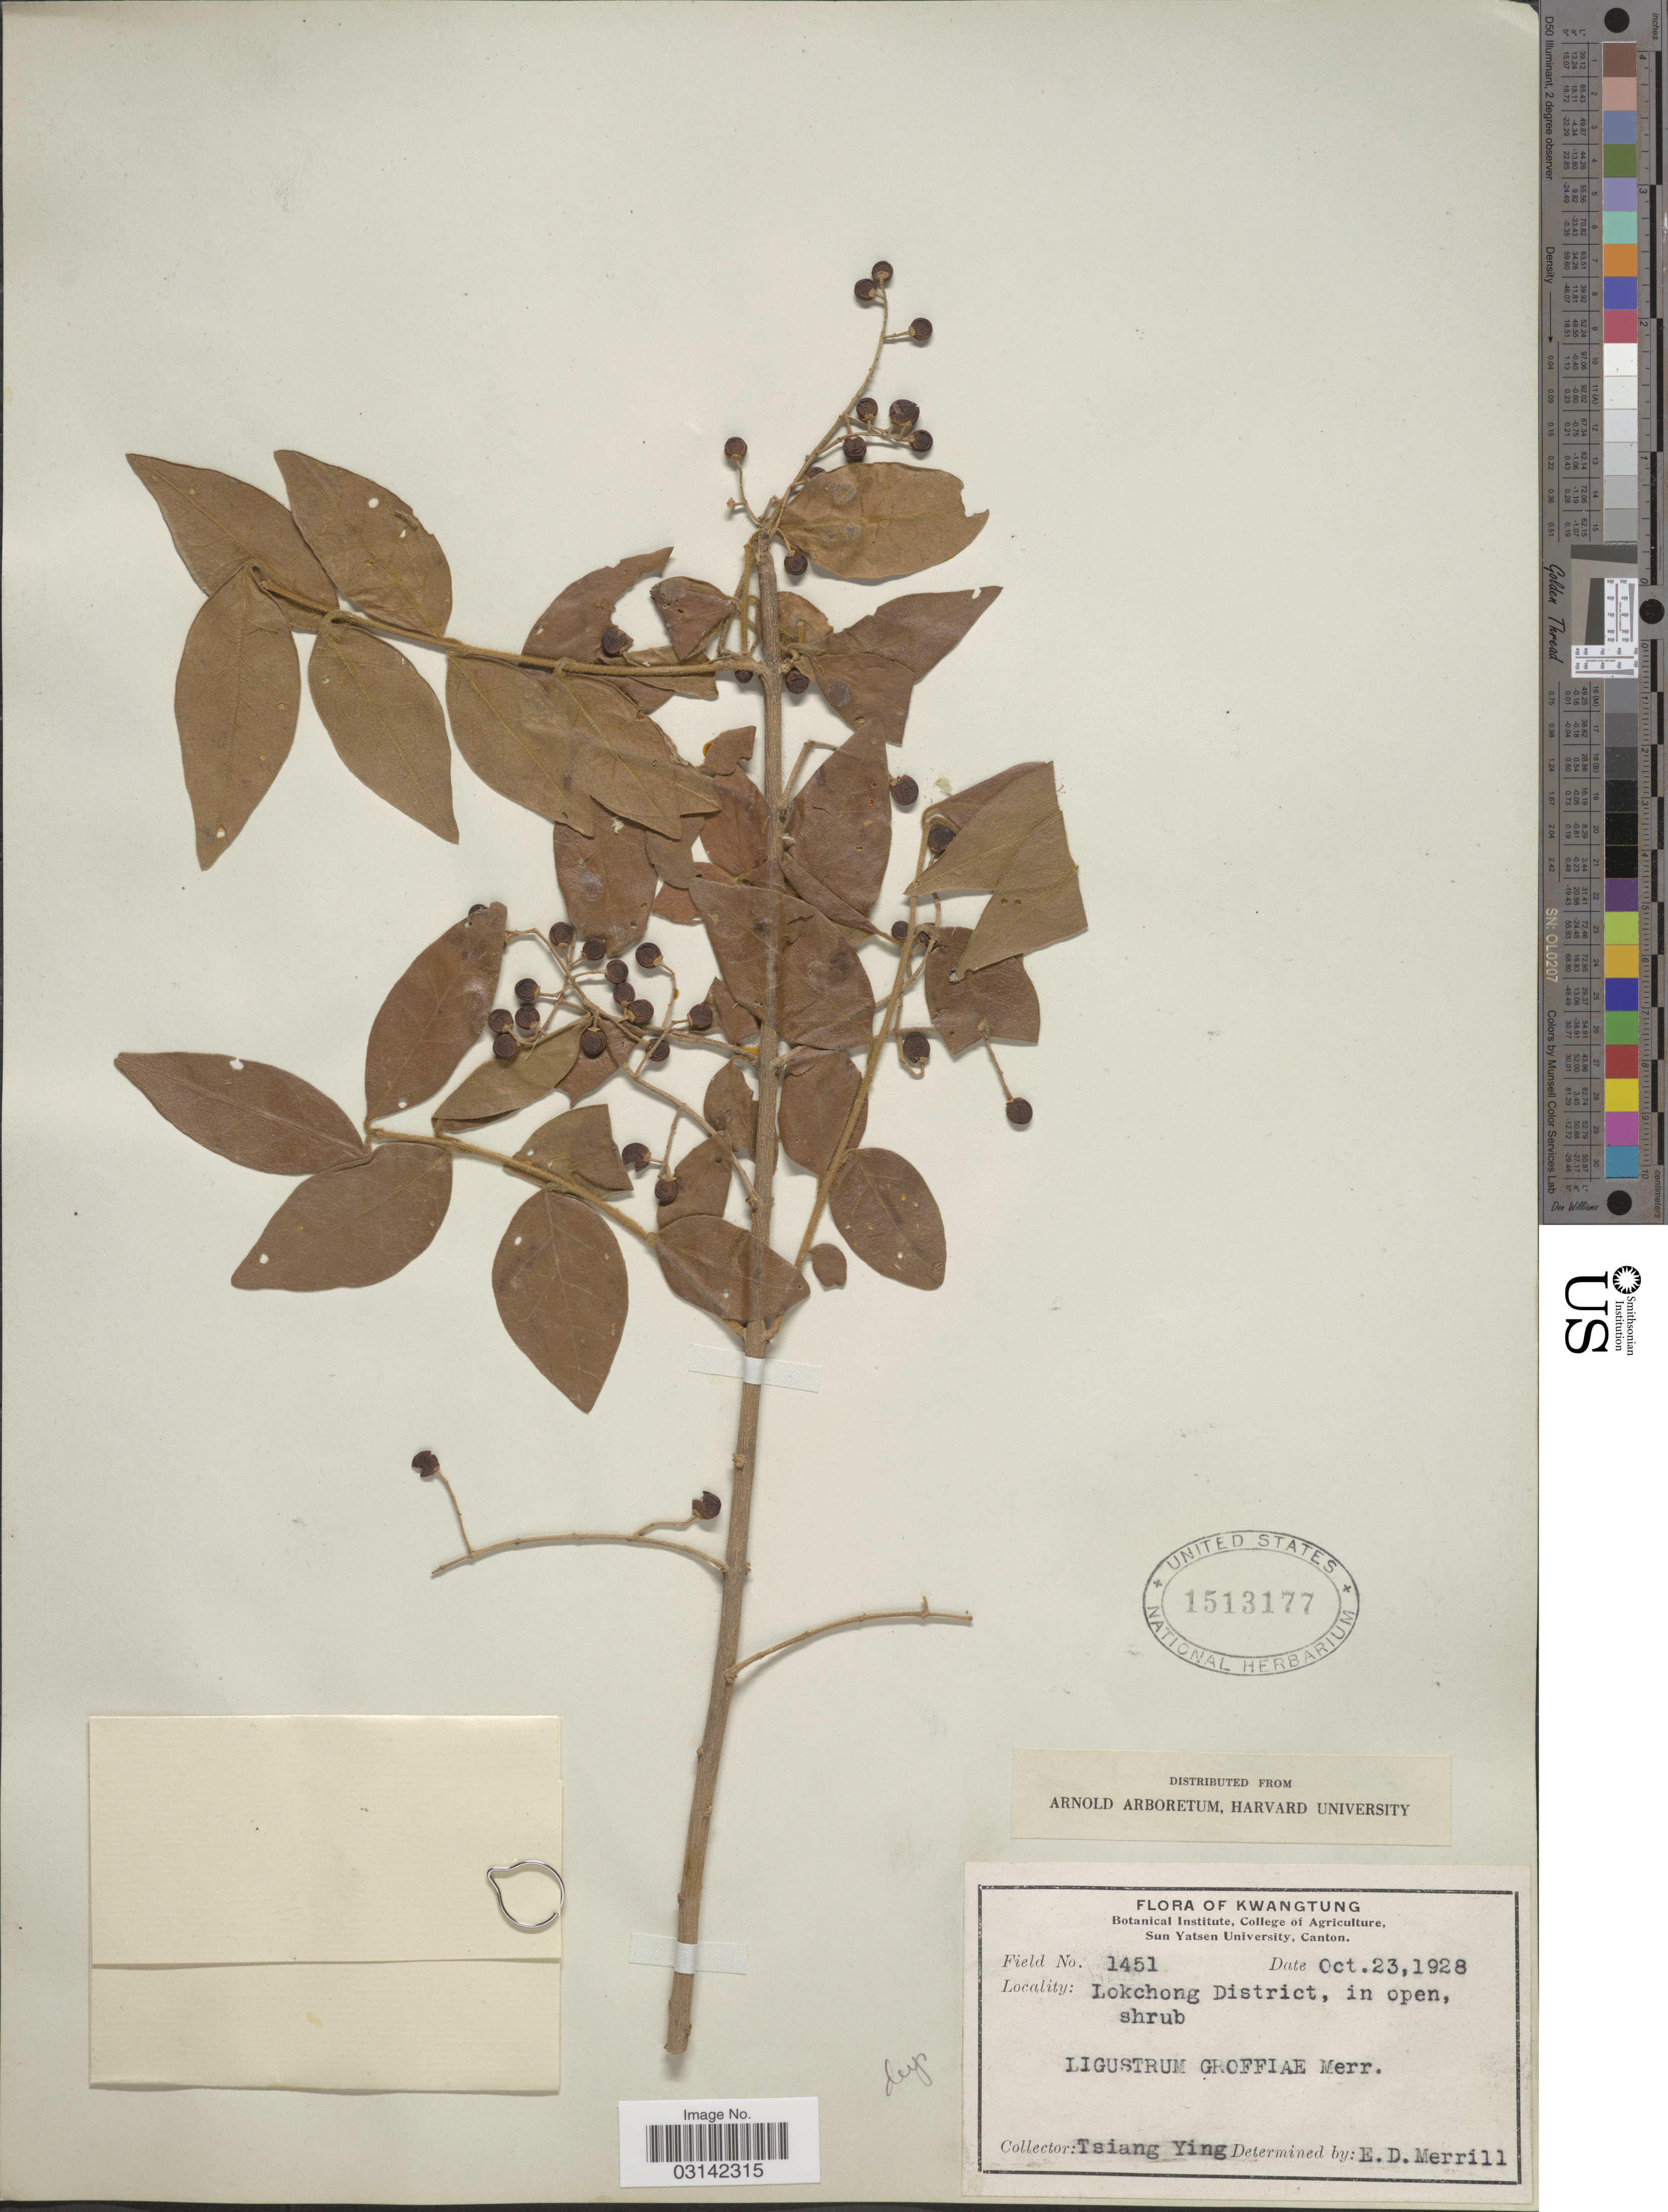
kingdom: Plantae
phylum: Tracheophyta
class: Magnoliopsida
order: Lamiales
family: Oleaceae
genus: Ligustrum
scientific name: Ligustrum groffiae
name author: Merr.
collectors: T. Ying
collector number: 1451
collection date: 1928-10-23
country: China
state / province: Guangdong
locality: Kwangtung. Lokchong District.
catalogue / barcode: US 1513177